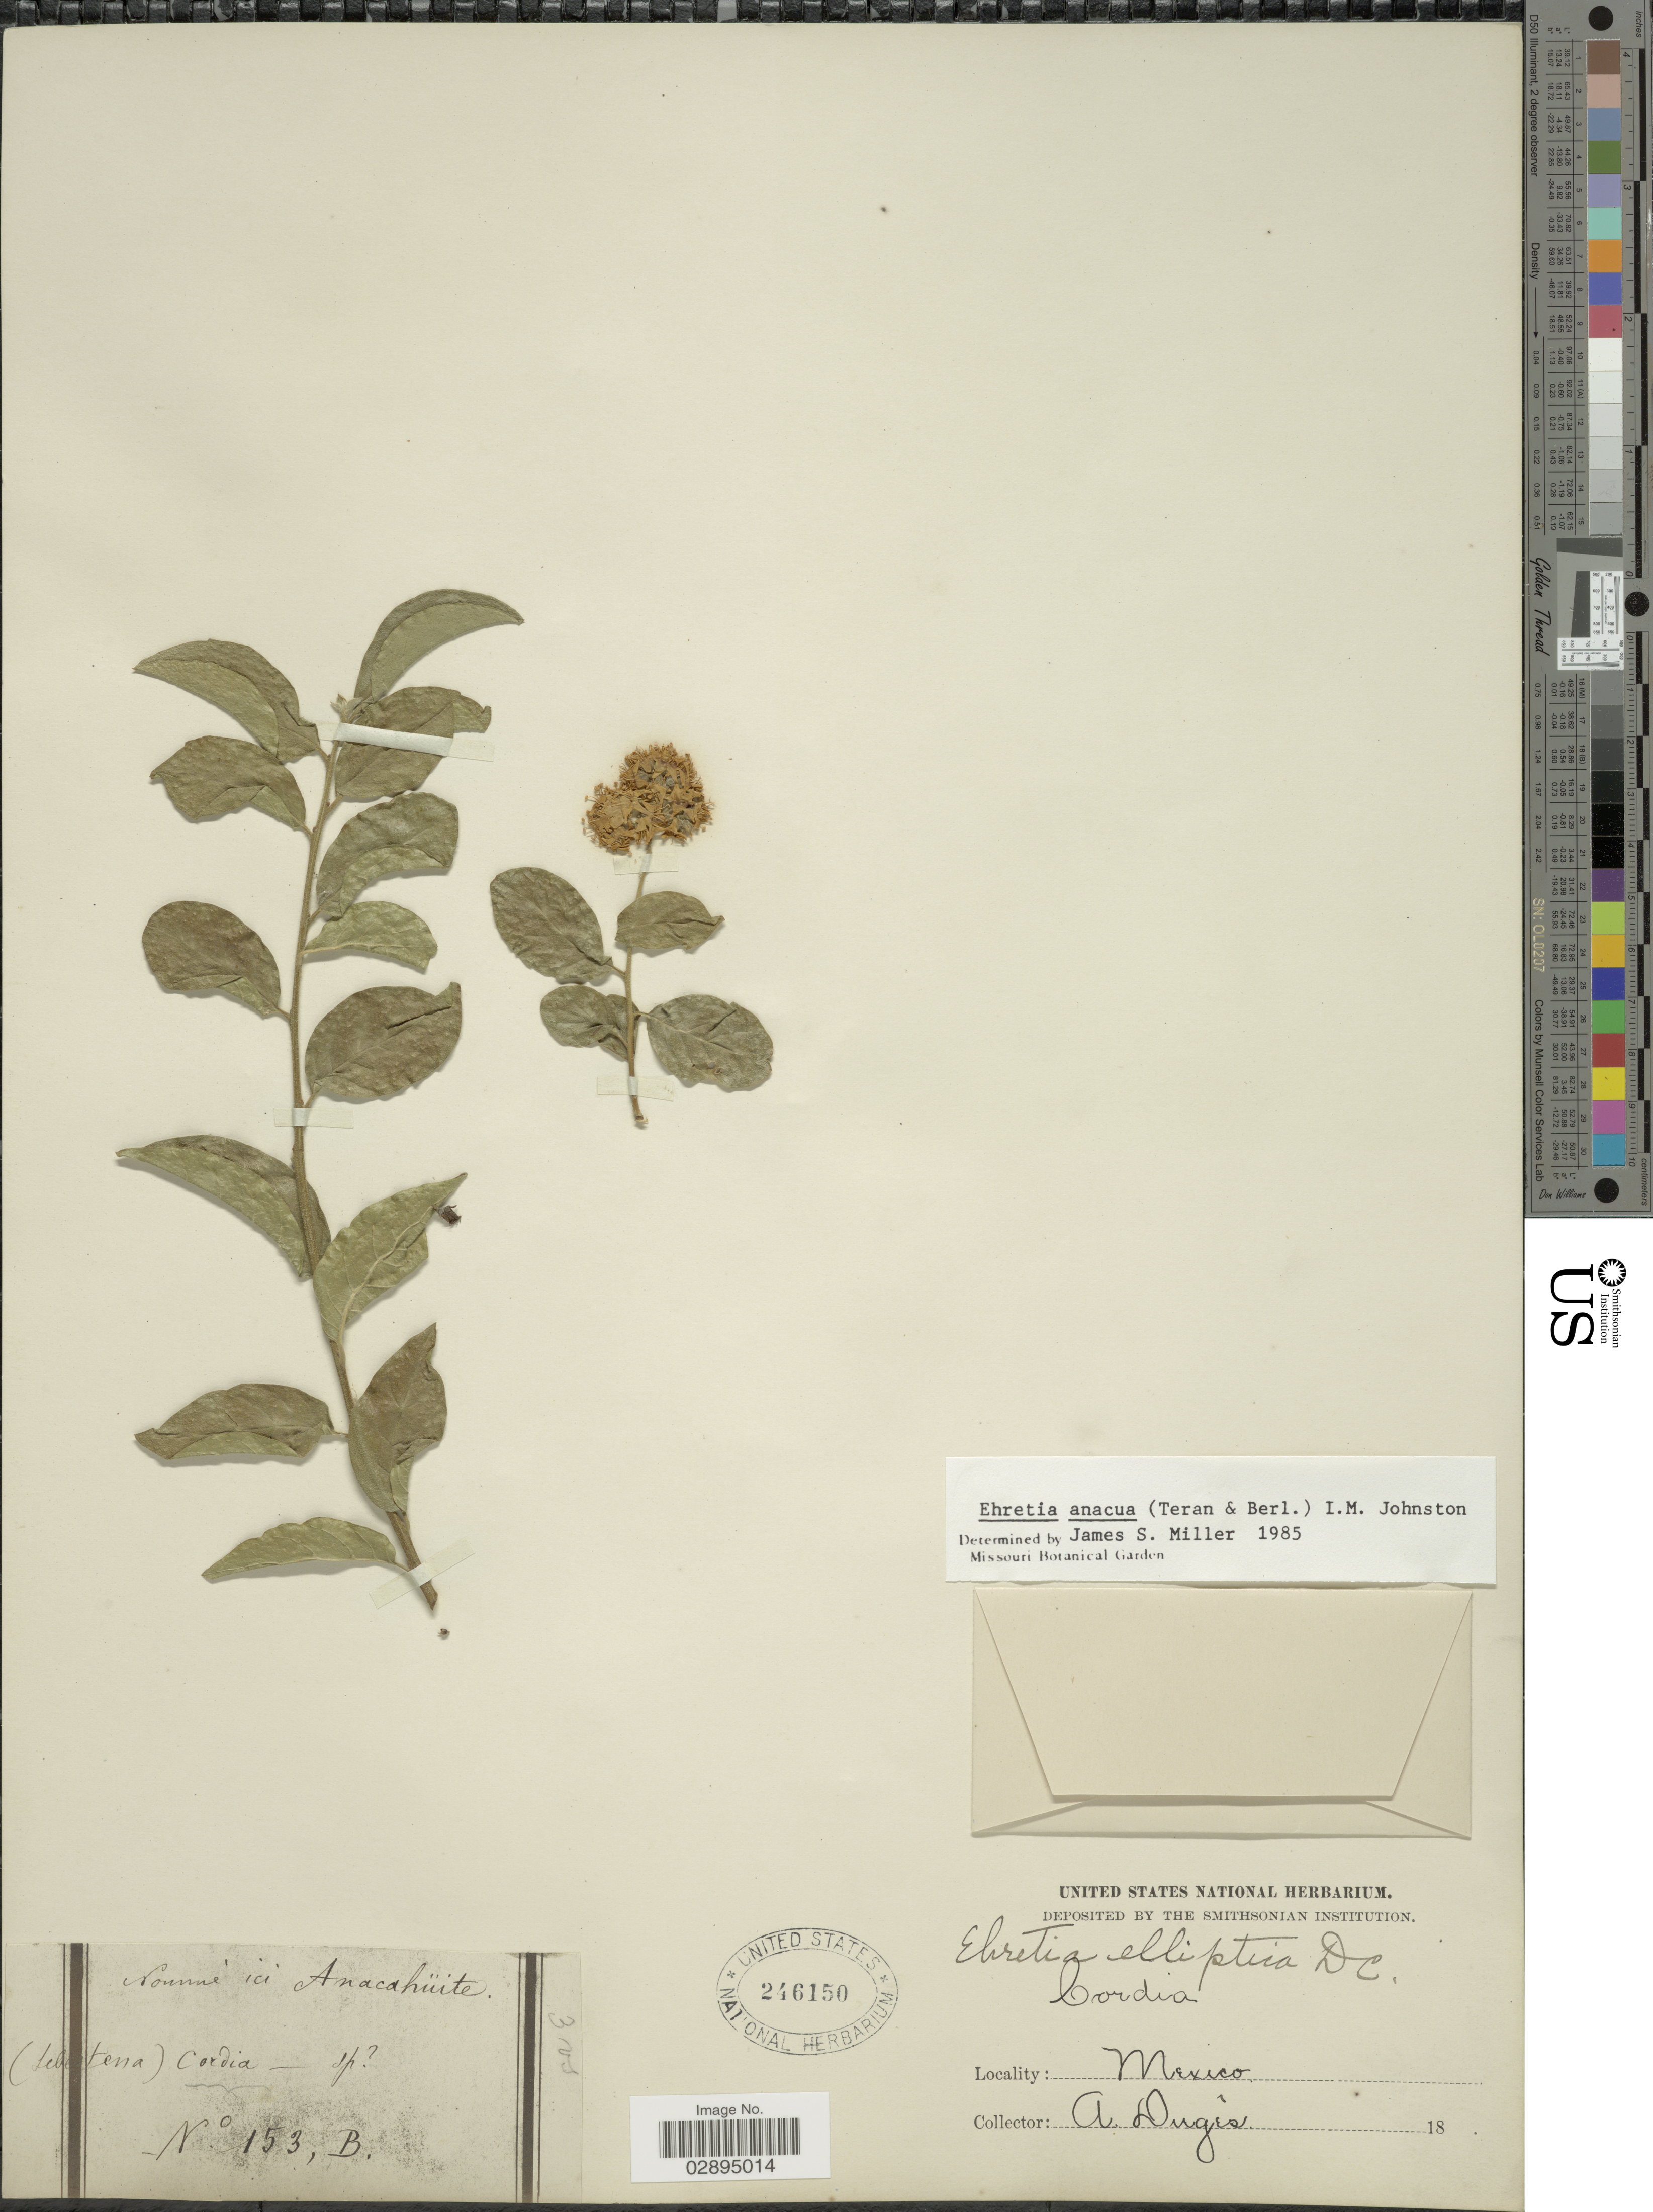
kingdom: Plantae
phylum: Tracheophyta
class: Magnoliopsida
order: Boraginales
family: Ehretiaceae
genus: Ehretia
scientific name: Ehretia anacua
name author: (Terán & Berland.) I.M. Johnst.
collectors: A. Dugès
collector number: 153, B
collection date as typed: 18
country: Mexico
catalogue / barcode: US 246150